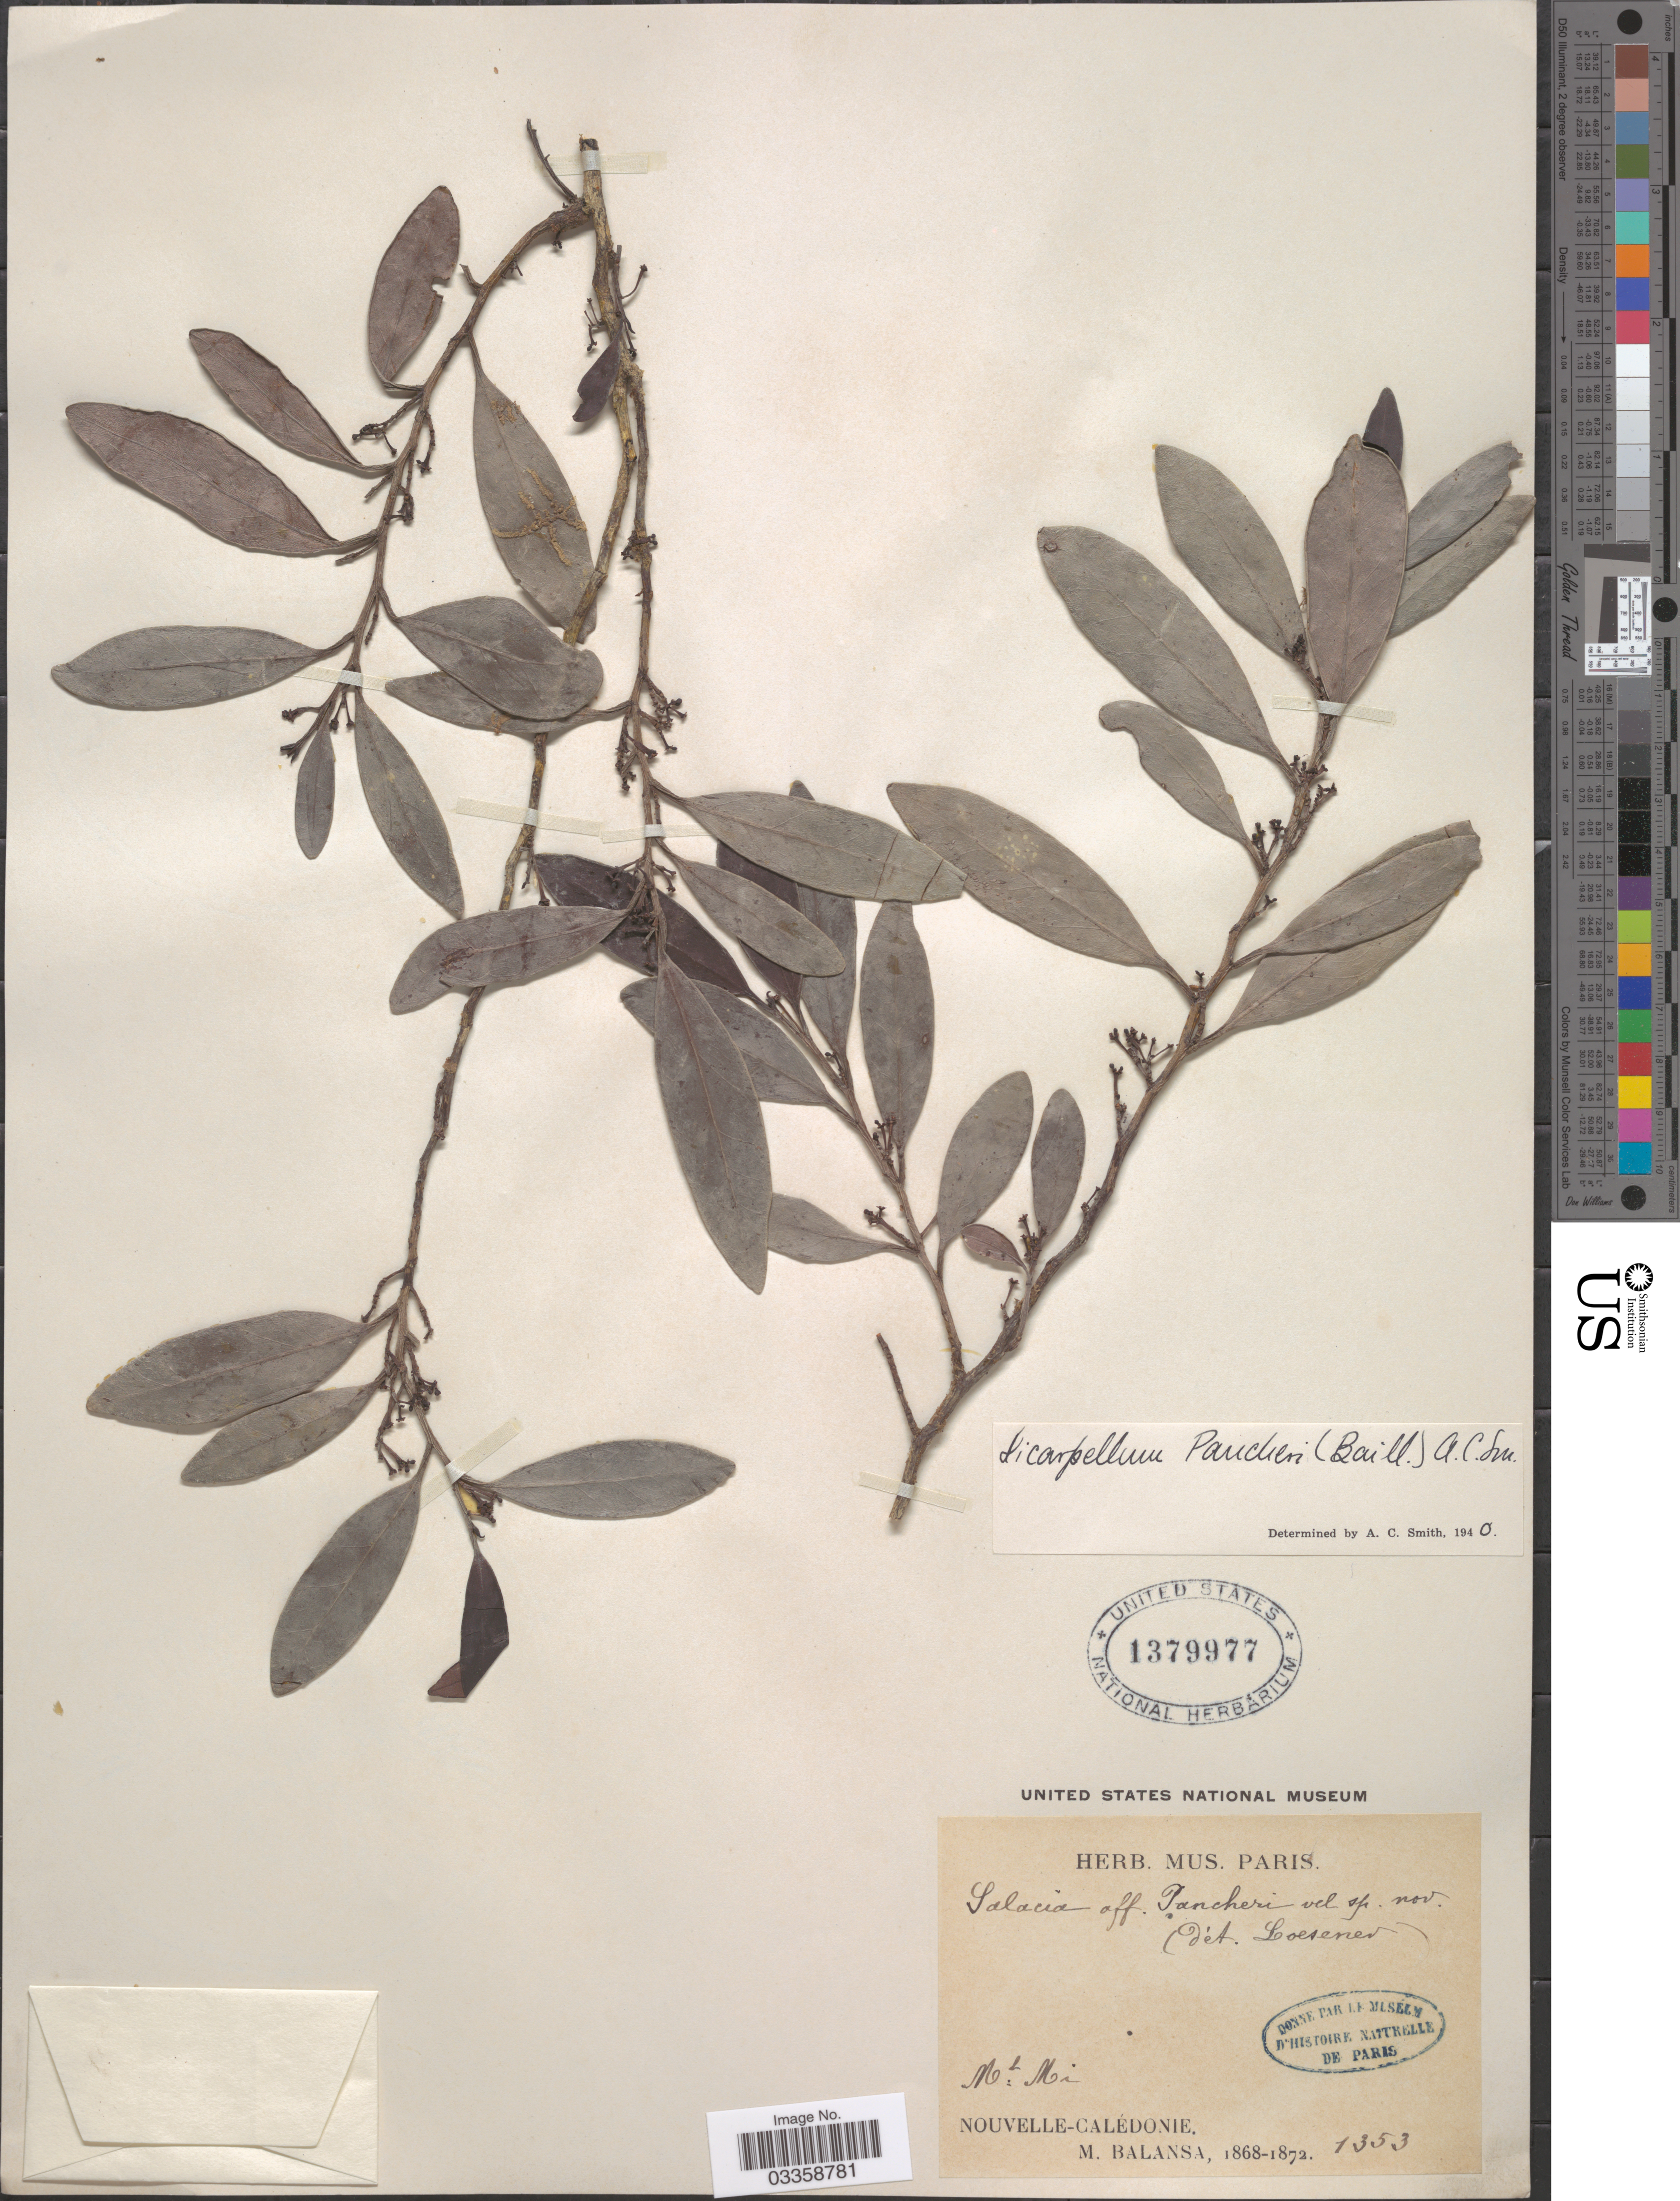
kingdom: Plantae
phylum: Tracheophyta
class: Magnoliopsida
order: Celastrales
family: Celastraceae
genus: Dicarpellum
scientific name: Dicarpellum pancheri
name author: A.C. Sm.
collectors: B. Balansa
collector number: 1353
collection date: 1868/1870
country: New Caledonia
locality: Mt. Mi [interpreted], Nouvelle-Calédonie.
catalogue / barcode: US 1379977